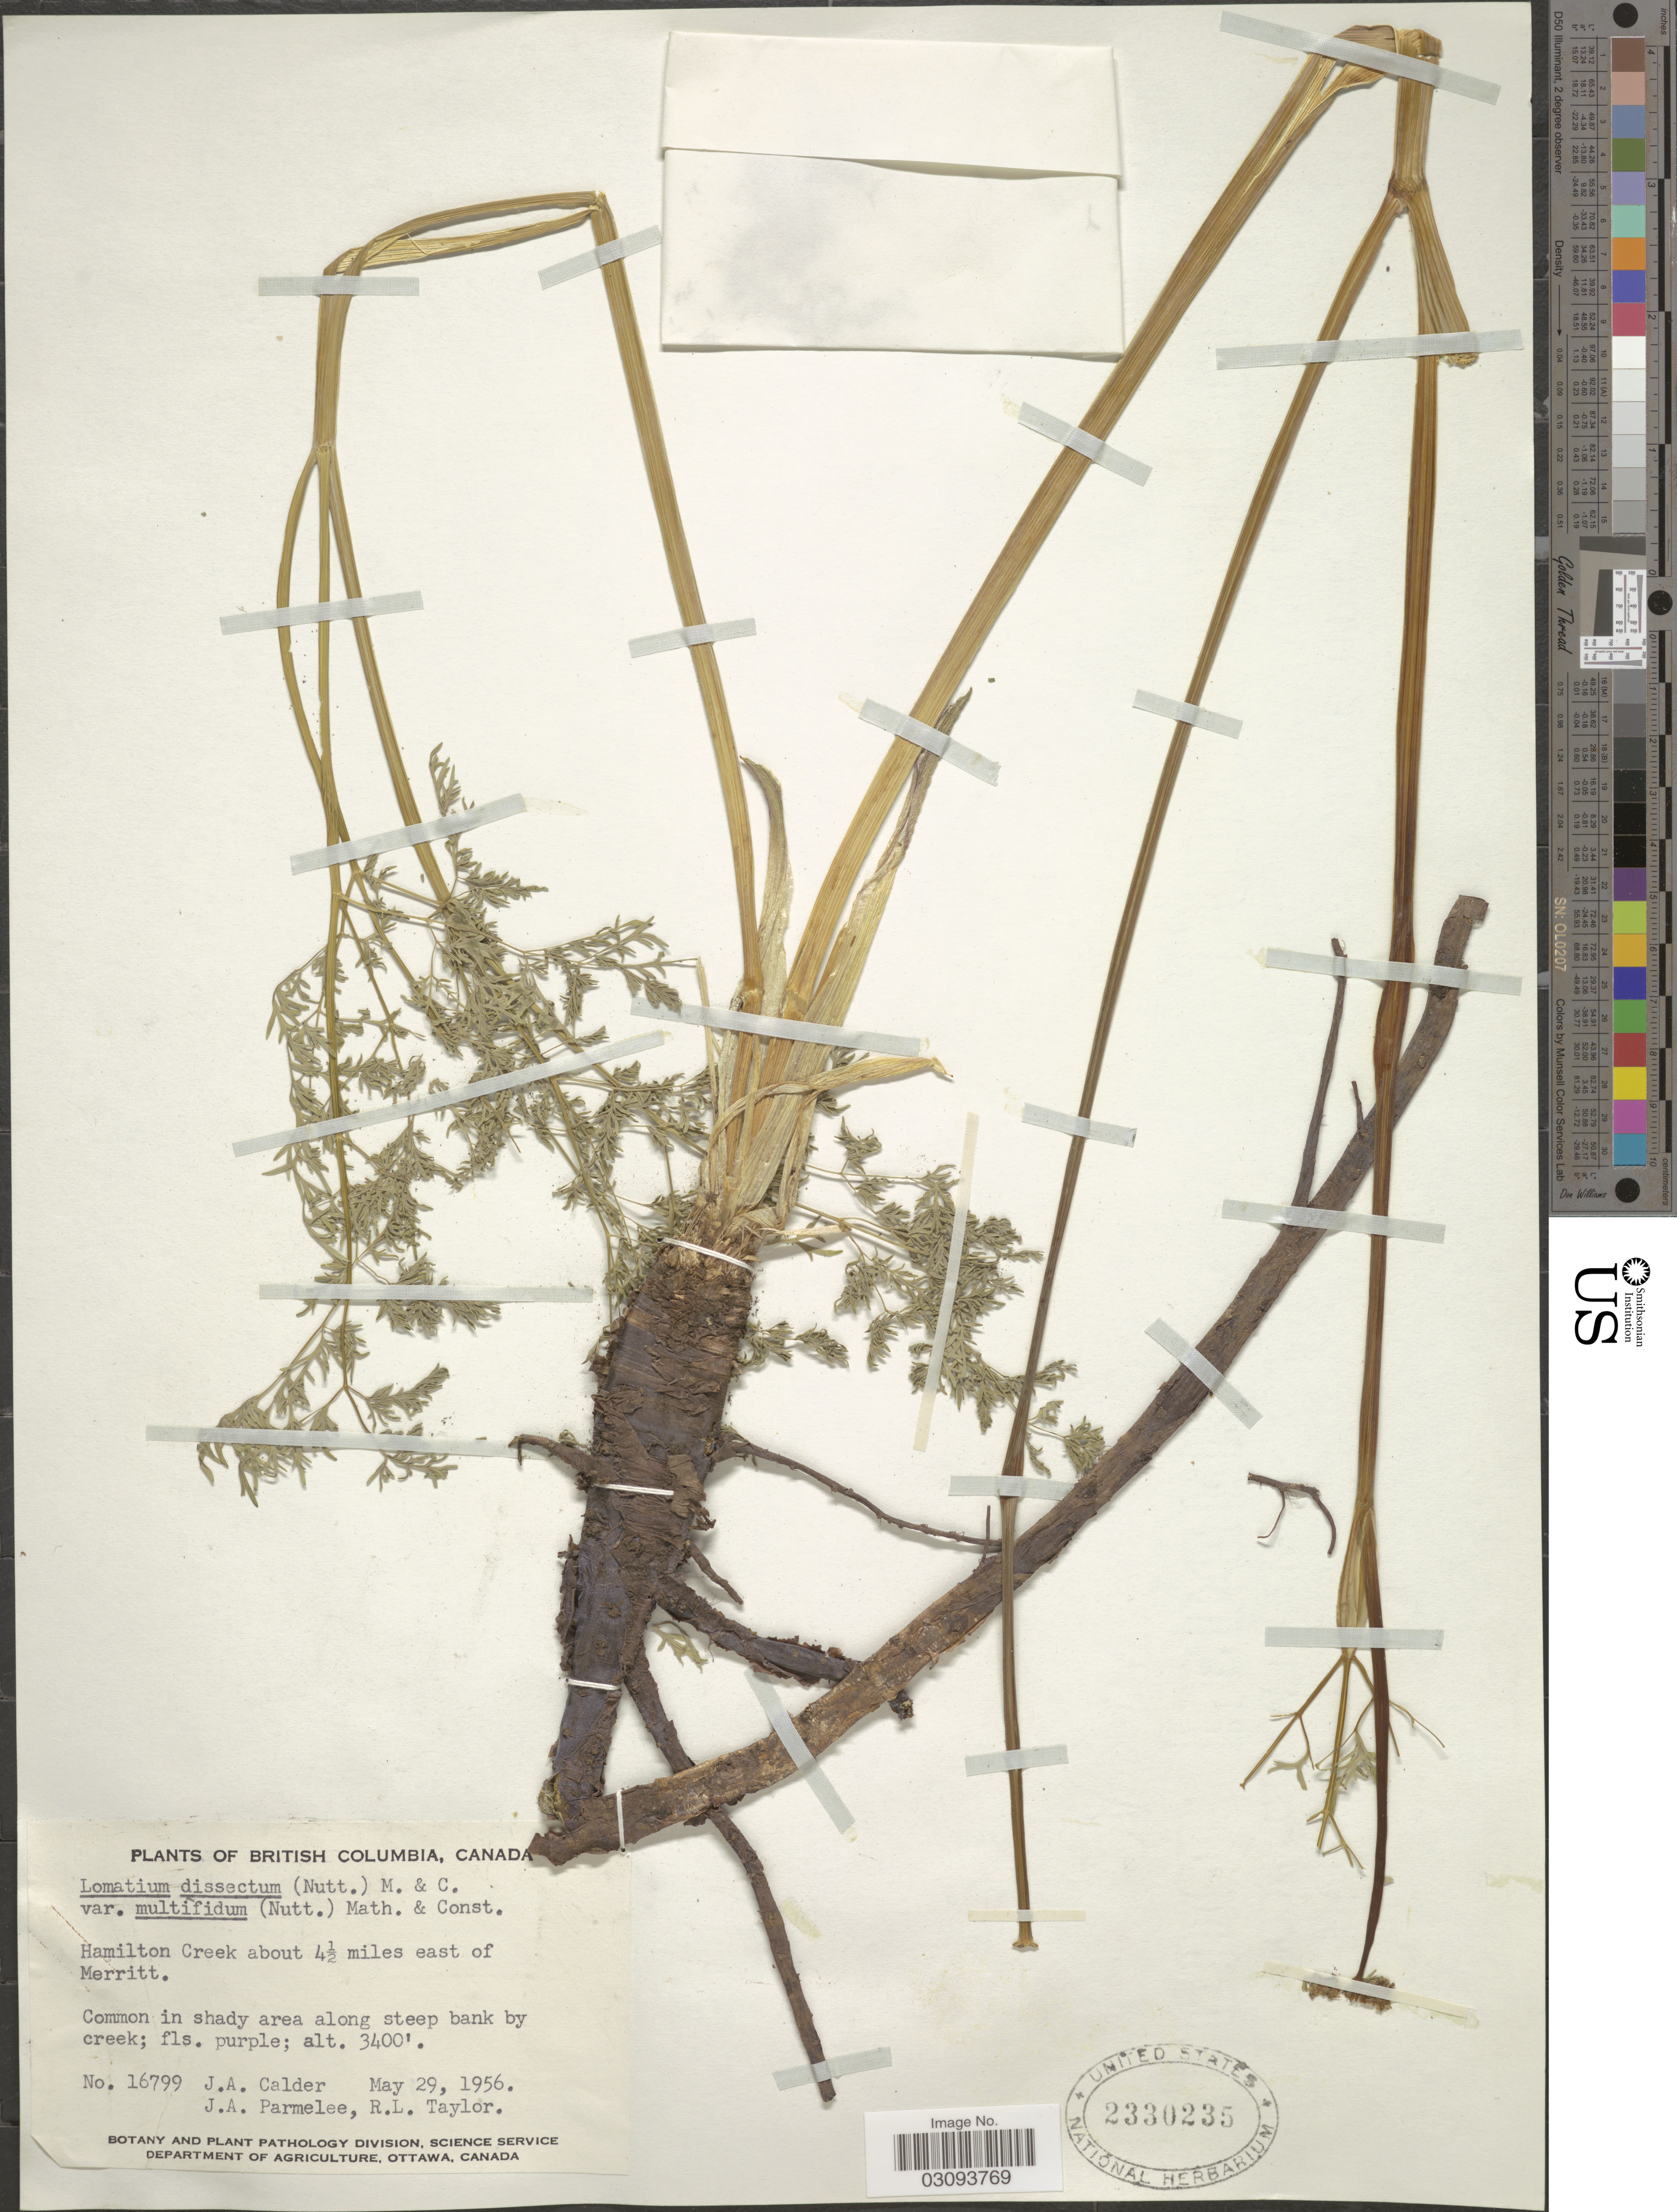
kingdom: Plantae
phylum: Tracheophyta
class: Magnoliopsida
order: Apiales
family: Apiaceae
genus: Lomatium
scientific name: Lomatium dissectum var. multifidum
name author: (Nutt.) Mathias & Constance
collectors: J. A. Calder, J. A. Parmelee & R. Taylor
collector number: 16799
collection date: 1956-05-29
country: Canada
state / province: British Columbia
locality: Hamilton Creek about 4½ miles east of Merritt. Common in shady area along steep bank by creek.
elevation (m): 1036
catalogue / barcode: US 2330235